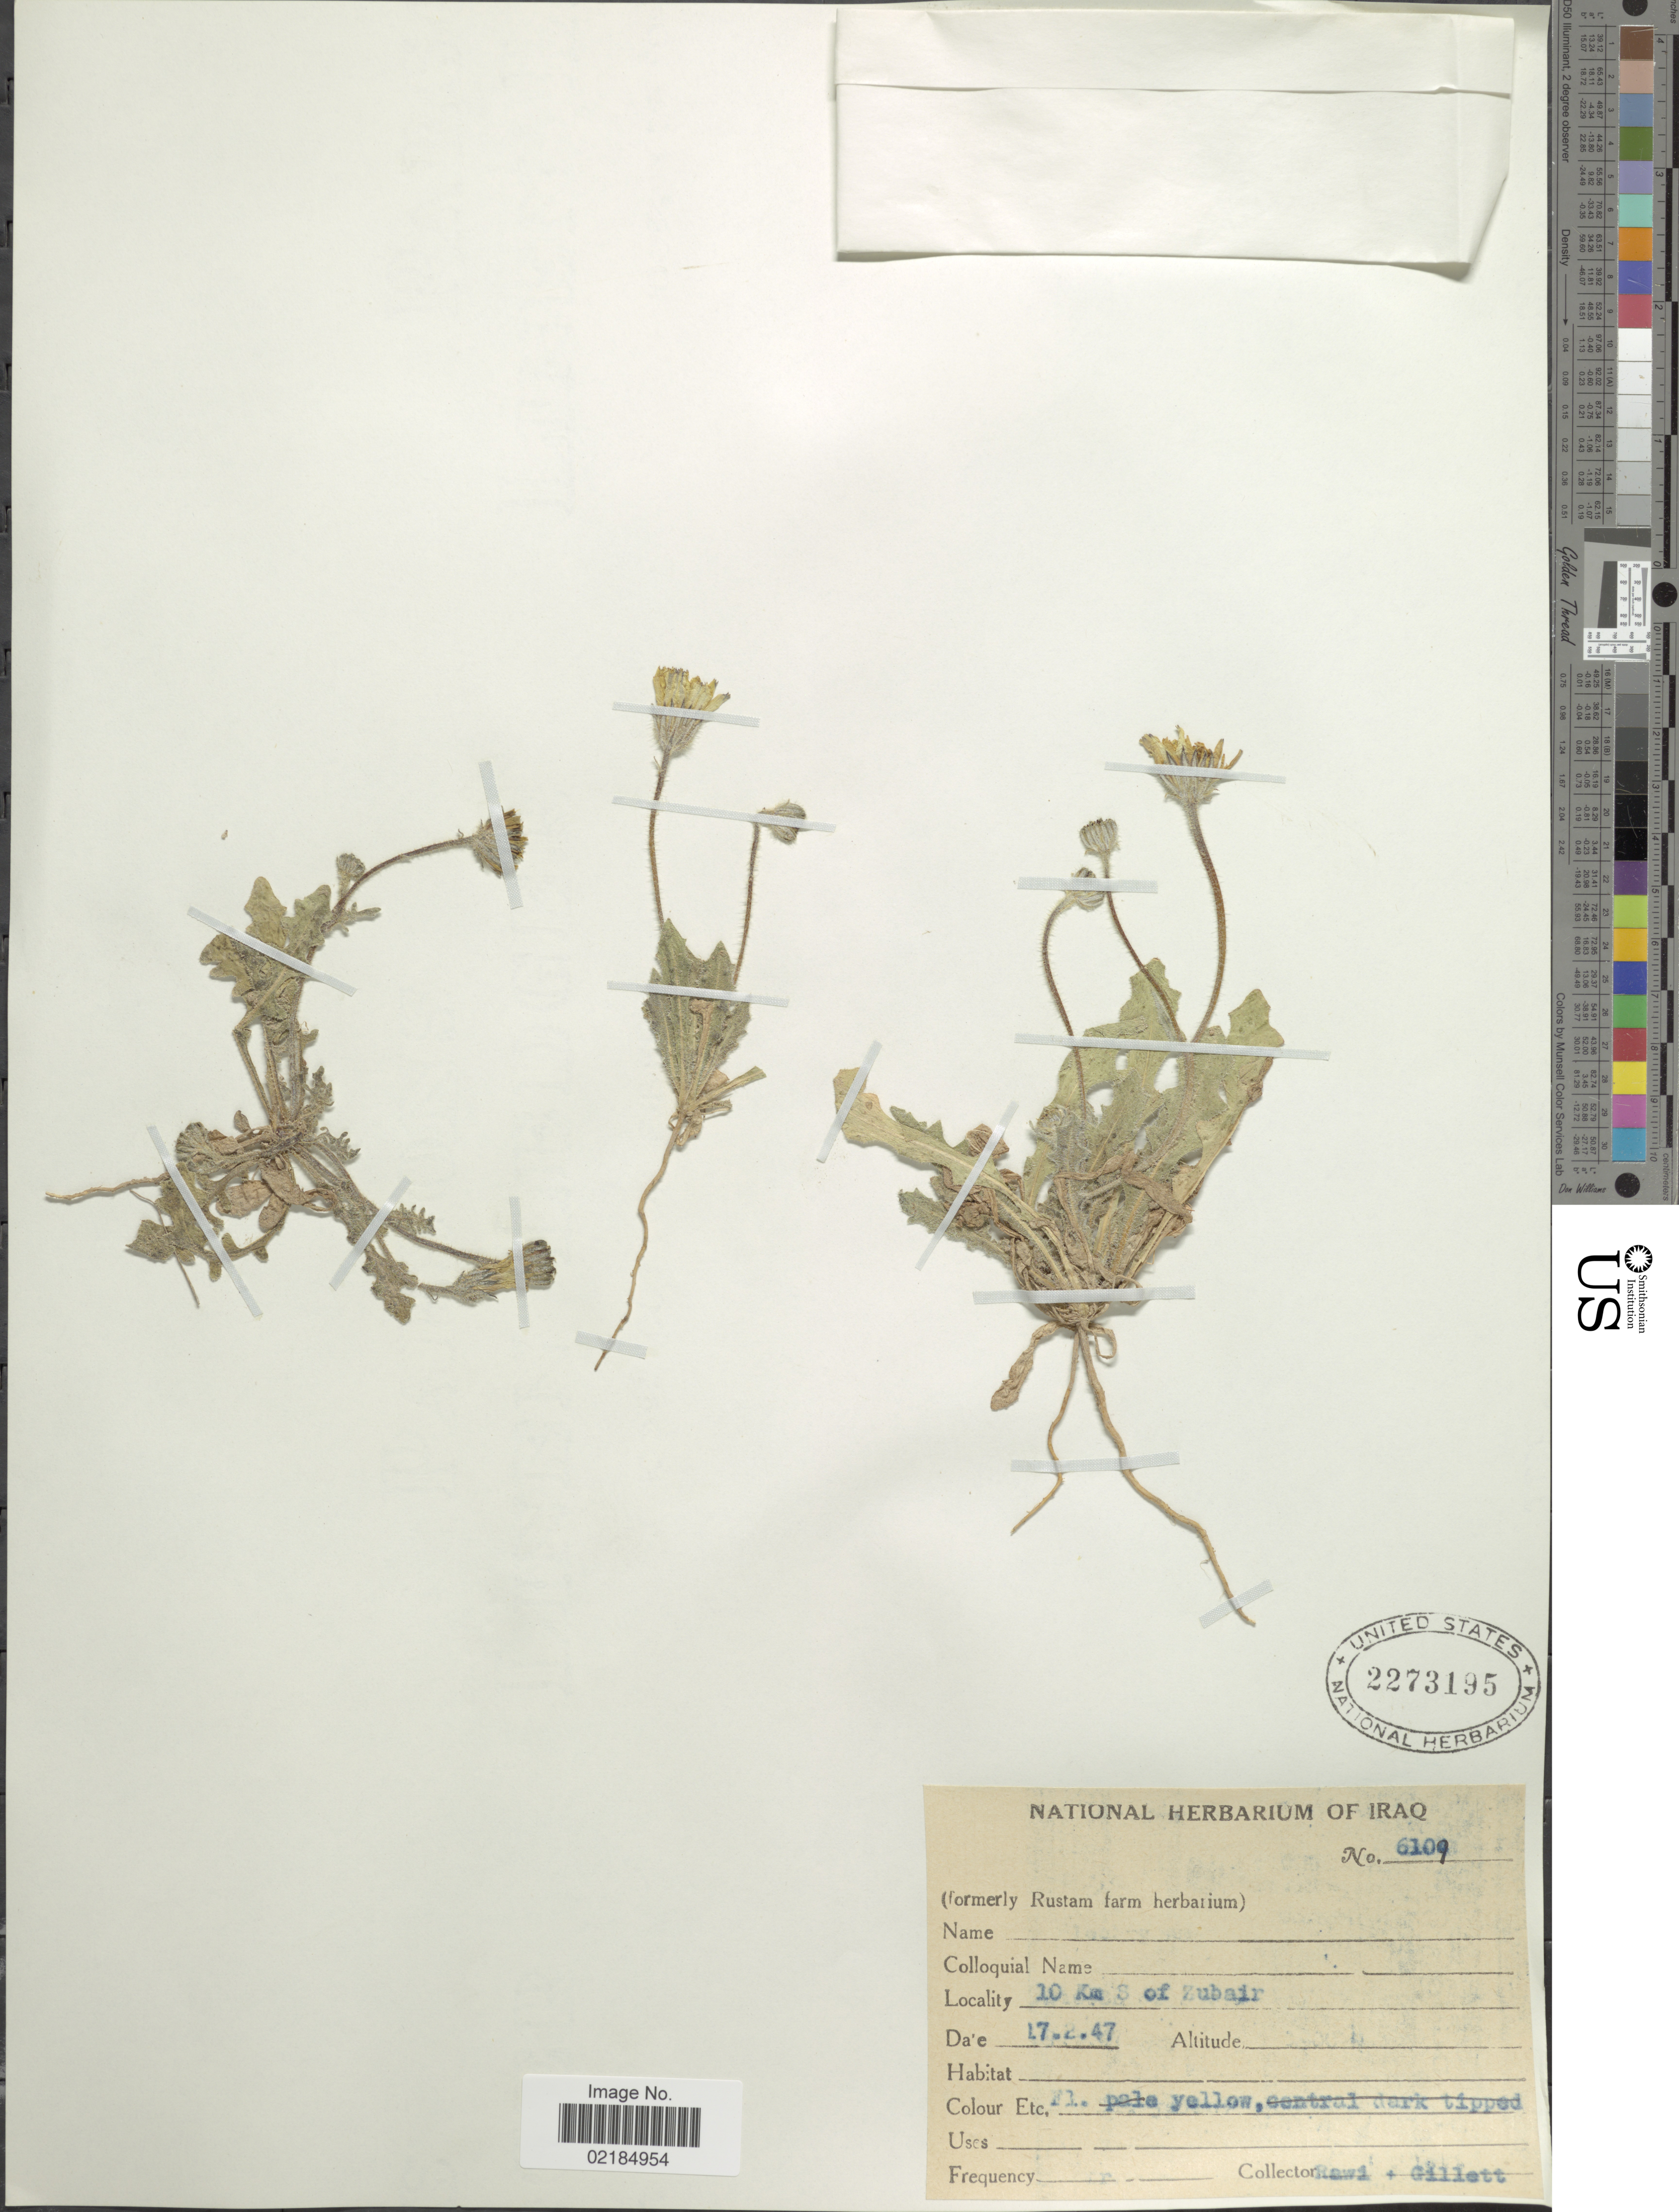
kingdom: Plantae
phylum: Tracheophyta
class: Magnoliopsida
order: Asterales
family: Asteraceae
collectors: -. Rawi & Gillett, --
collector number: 6109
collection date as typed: Transcribed d/m/y: 17/2/47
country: Iraq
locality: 10 Km S of Zubair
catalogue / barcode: US 2273195